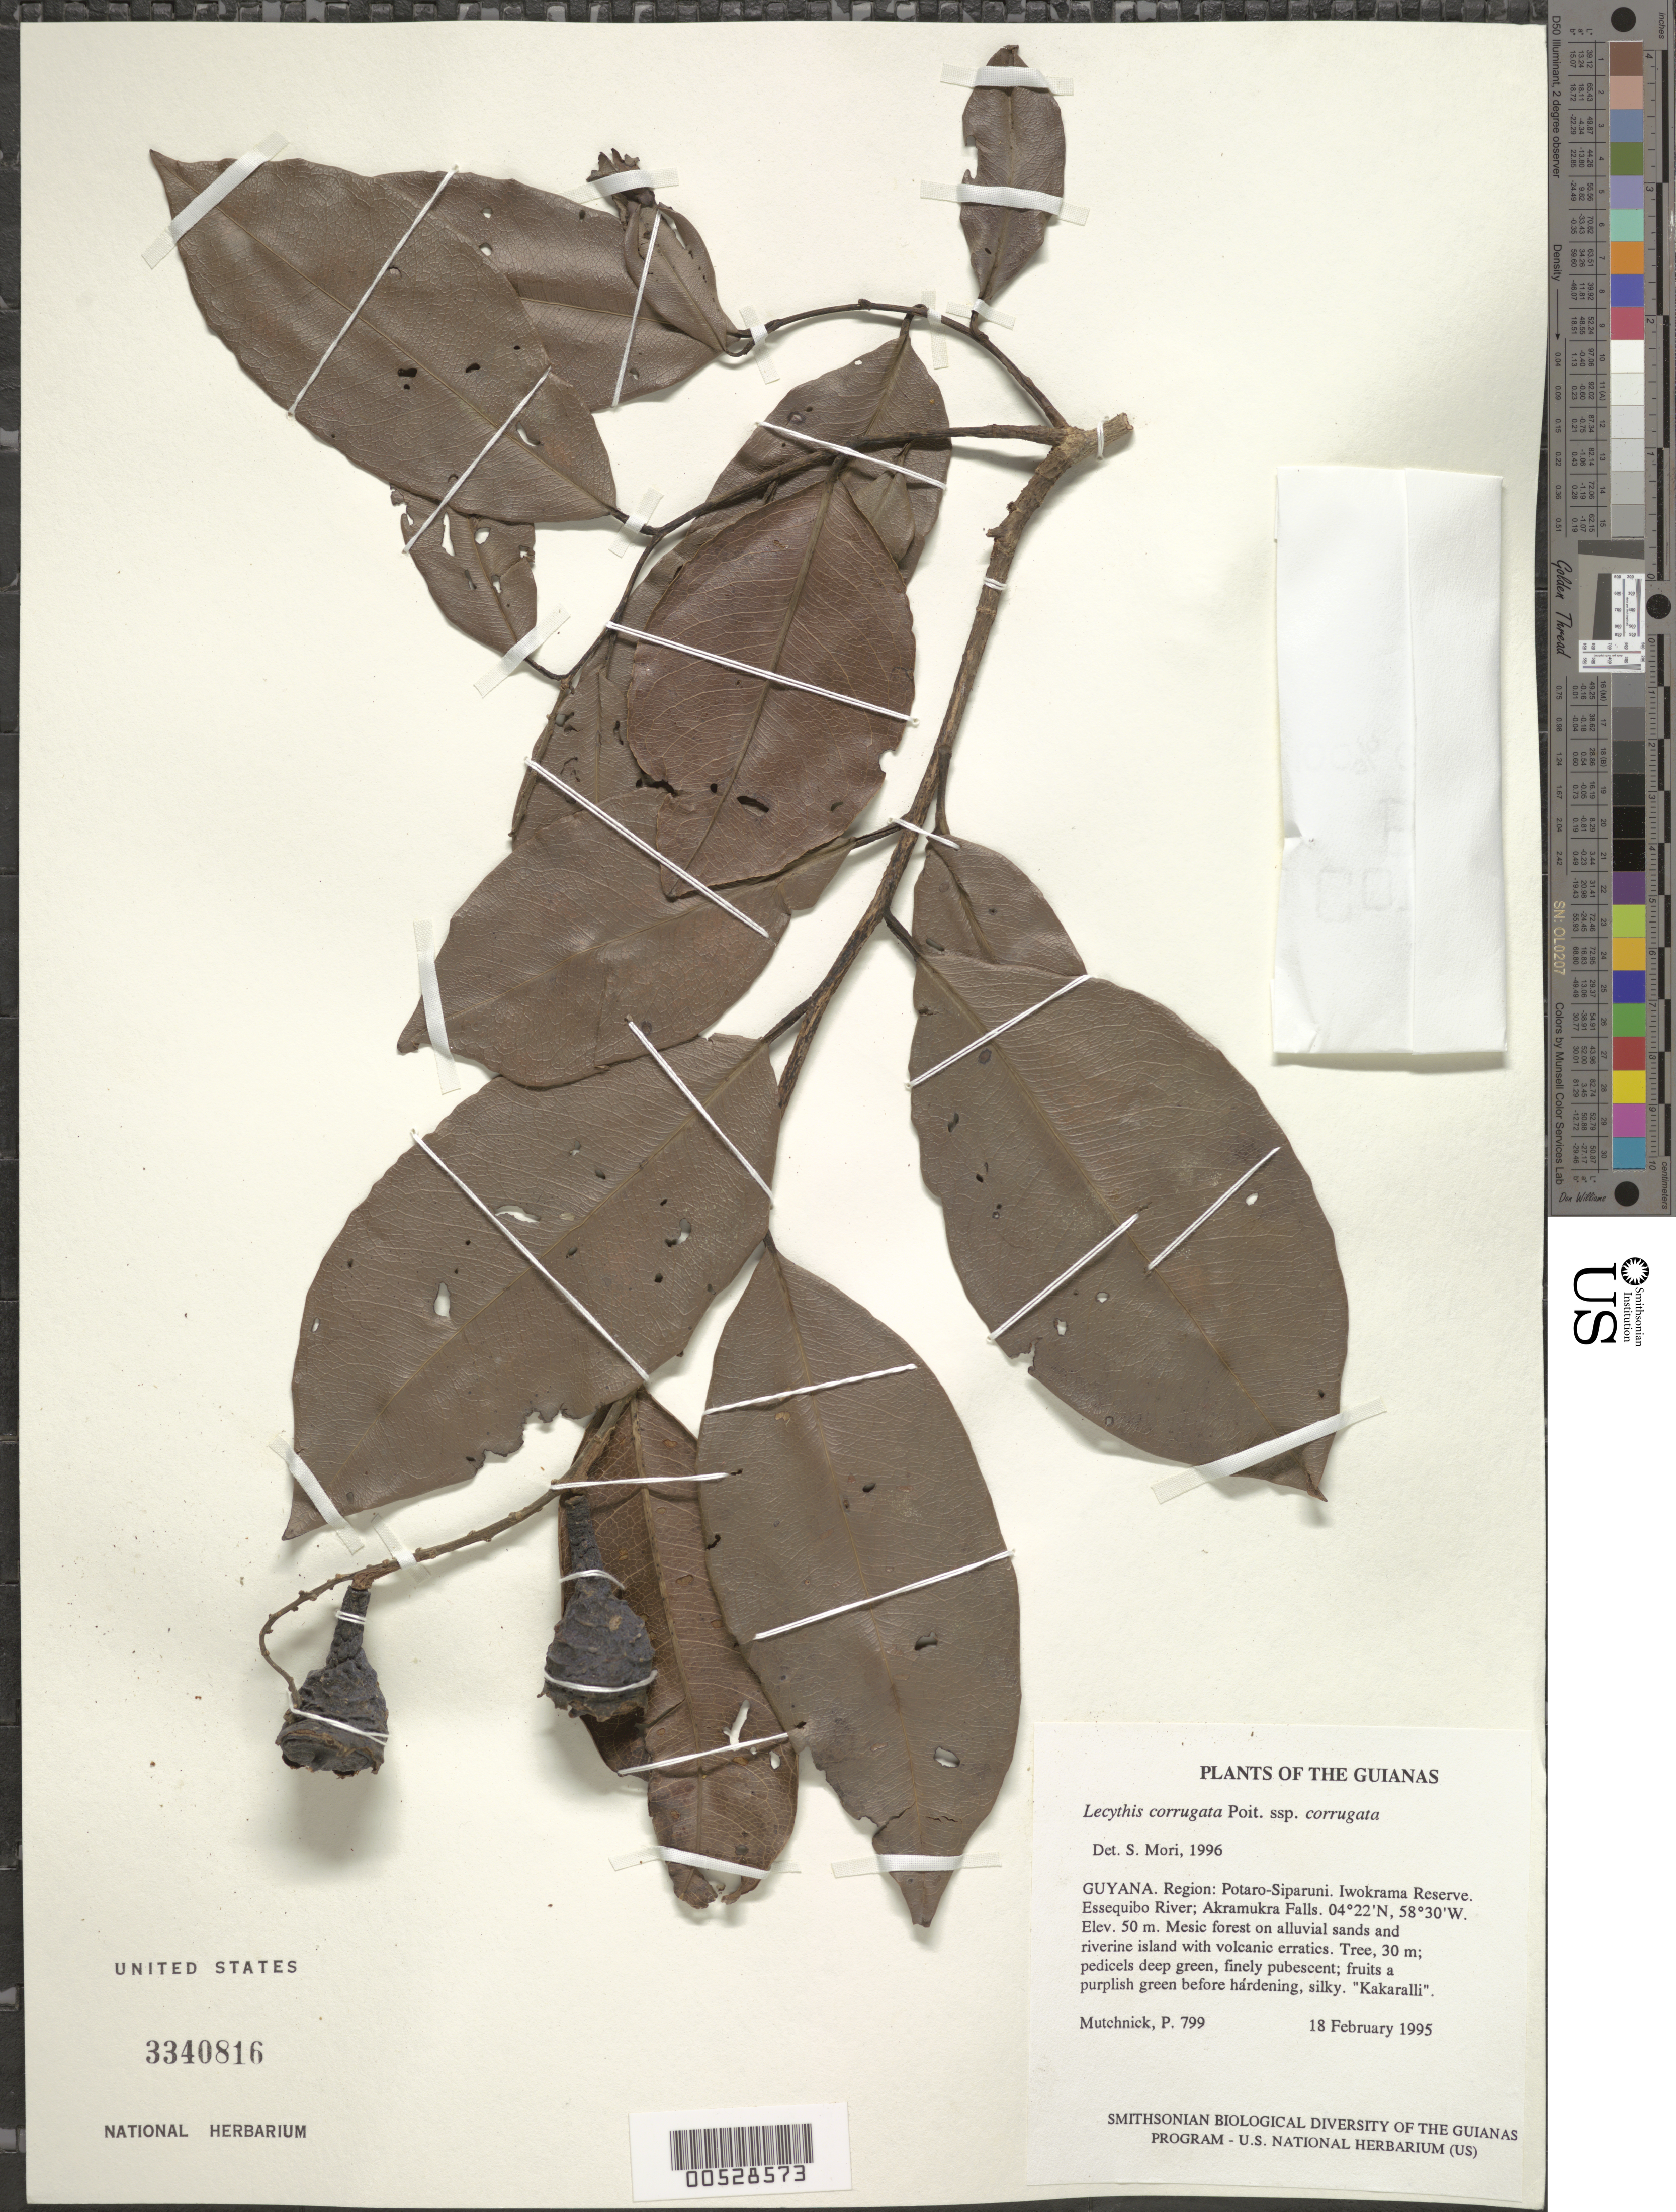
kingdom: Plantae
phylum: Tracheophyta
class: Magnoliopsida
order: Ericales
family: Lecythidaceae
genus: Lecythis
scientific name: Lecythis corrugata subsp. corrugata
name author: Poit.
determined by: Mori, Scott A.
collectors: P. Mutchnick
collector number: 799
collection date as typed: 18 February 1995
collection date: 1995-02-18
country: Guyana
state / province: Potaro-Siparuni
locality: Iwokrama Reserve. Essequibo River; Akramukra Falls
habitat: Mesic forest on alluvial sands and riverine island with volcanic erratics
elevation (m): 50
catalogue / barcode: US 3340816